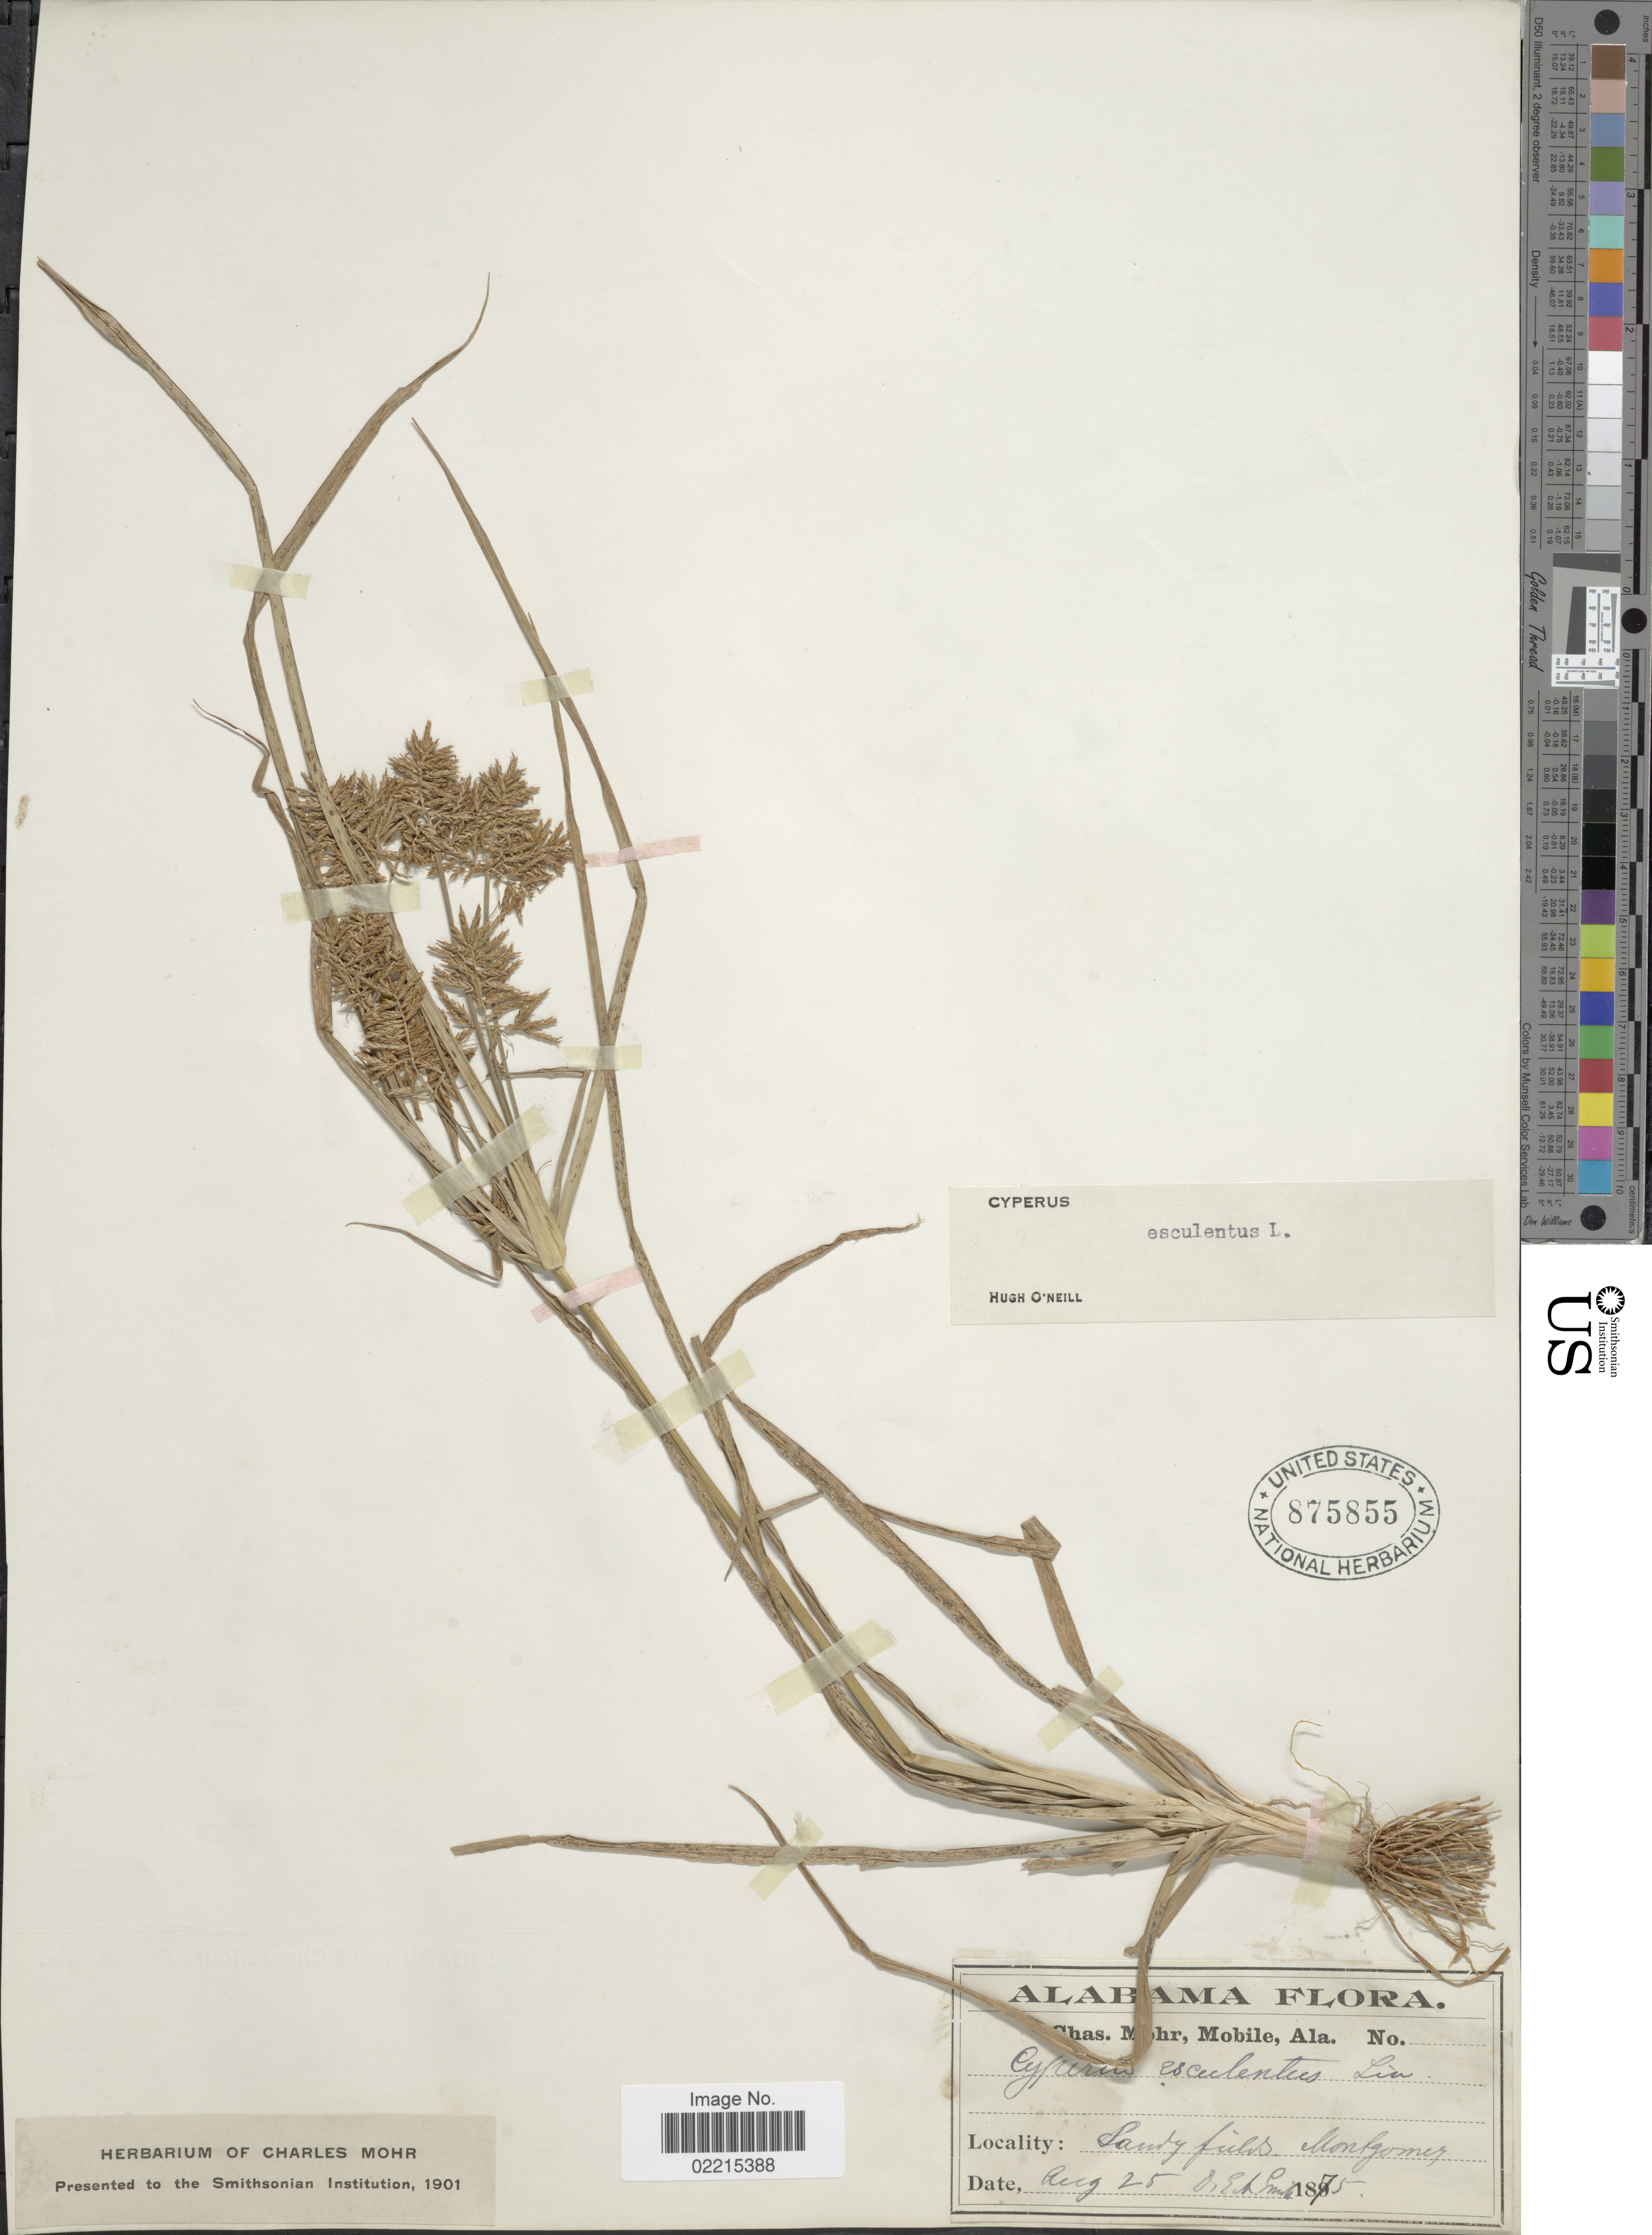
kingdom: Plantae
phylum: Tracheophyta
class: Liliopsida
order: Poales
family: Cyperaceae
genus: Cyperus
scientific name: Cyperus esculentus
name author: L.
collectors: E. A. Smith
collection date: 1875-08-25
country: United States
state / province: Alabama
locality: Montgomery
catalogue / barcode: US 875855